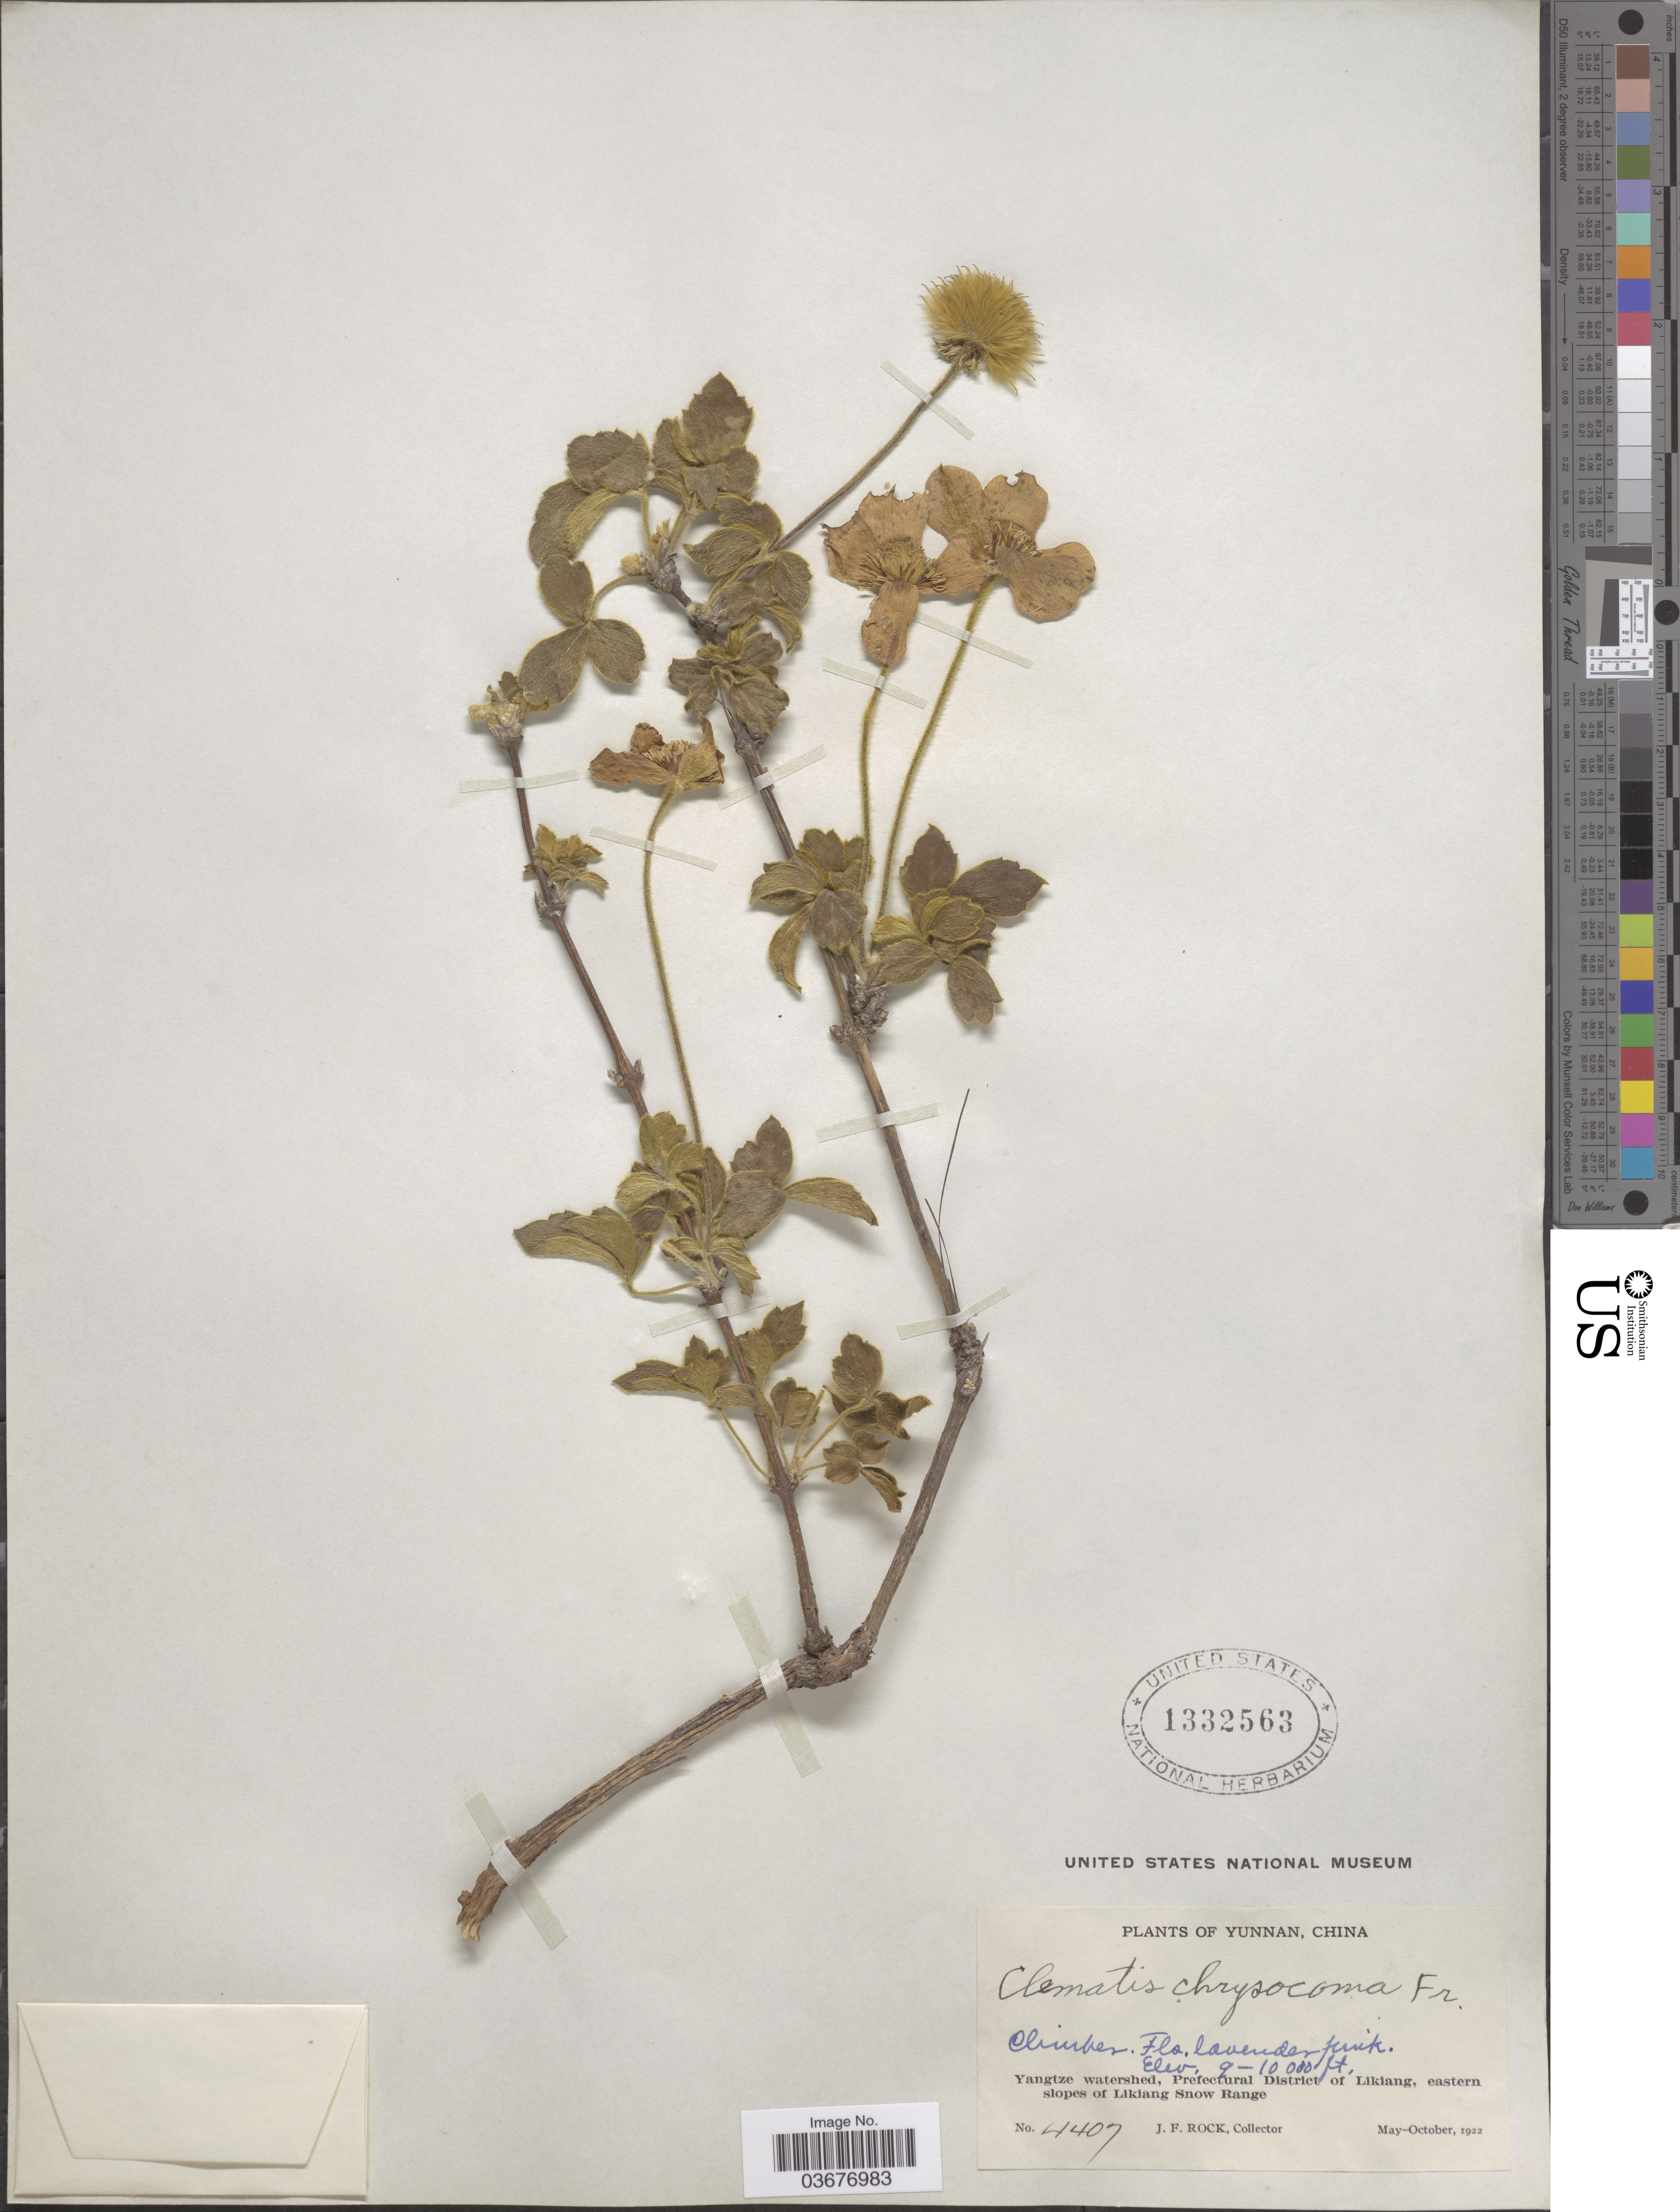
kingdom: Plantae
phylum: Tracheophyta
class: Magnoliopsida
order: Ranunculales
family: Ranunculaceae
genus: Clematis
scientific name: Clematis chrysocoma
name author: Franch.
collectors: J. Rock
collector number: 4407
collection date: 1922-05/1922-10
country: China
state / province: Yunnan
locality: Yangtze watershed, Prefectural District of Likiang, eastern slopes of Likiang Snow Range.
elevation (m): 2743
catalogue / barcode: US 1332563